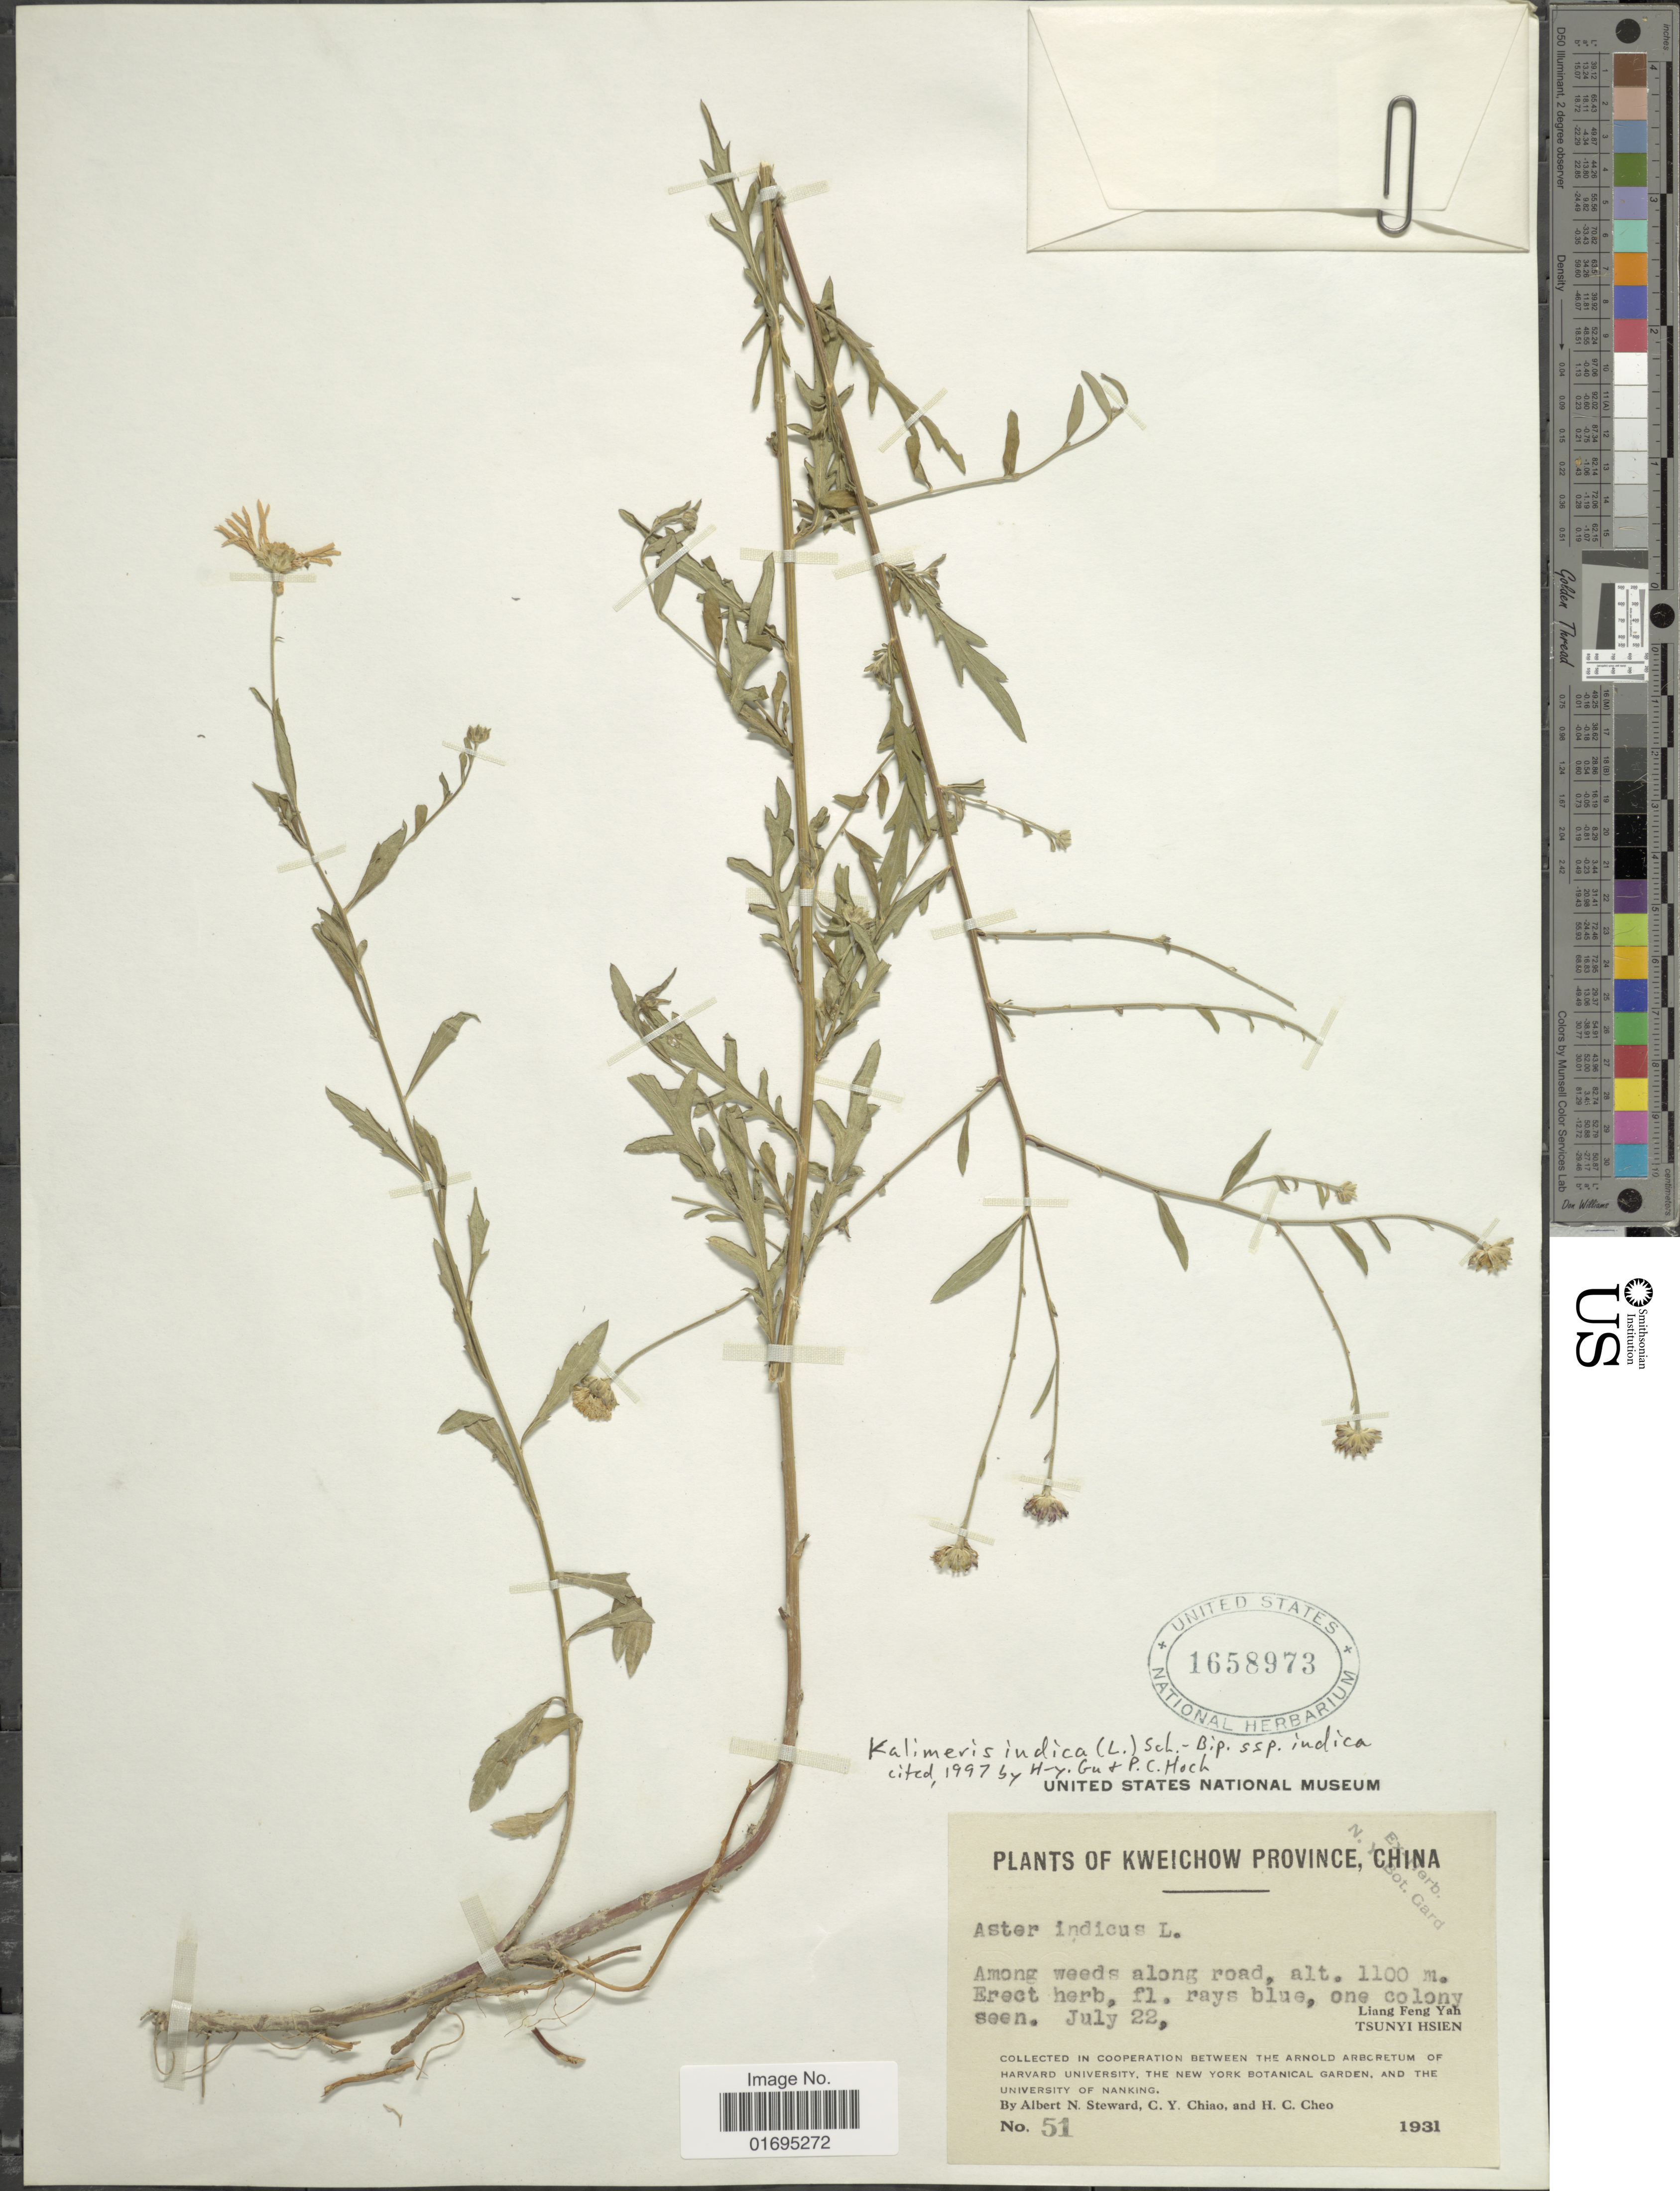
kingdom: Plantae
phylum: Tracheophyta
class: Magnoliopsida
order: Asterales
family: Asteraceae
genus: Kalimeris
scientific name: Kalimeris indica subsp. indica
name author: (L.) Sch. Bip.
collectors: A. N. Steward, C. Y. Chiao & H. Cheo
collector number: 51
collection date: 1931-07-22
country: China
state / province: Guizhou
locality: Kweichow, Liang Feng Yah, Tsunyi Hsien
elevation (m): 1100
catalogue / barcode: US 1658973